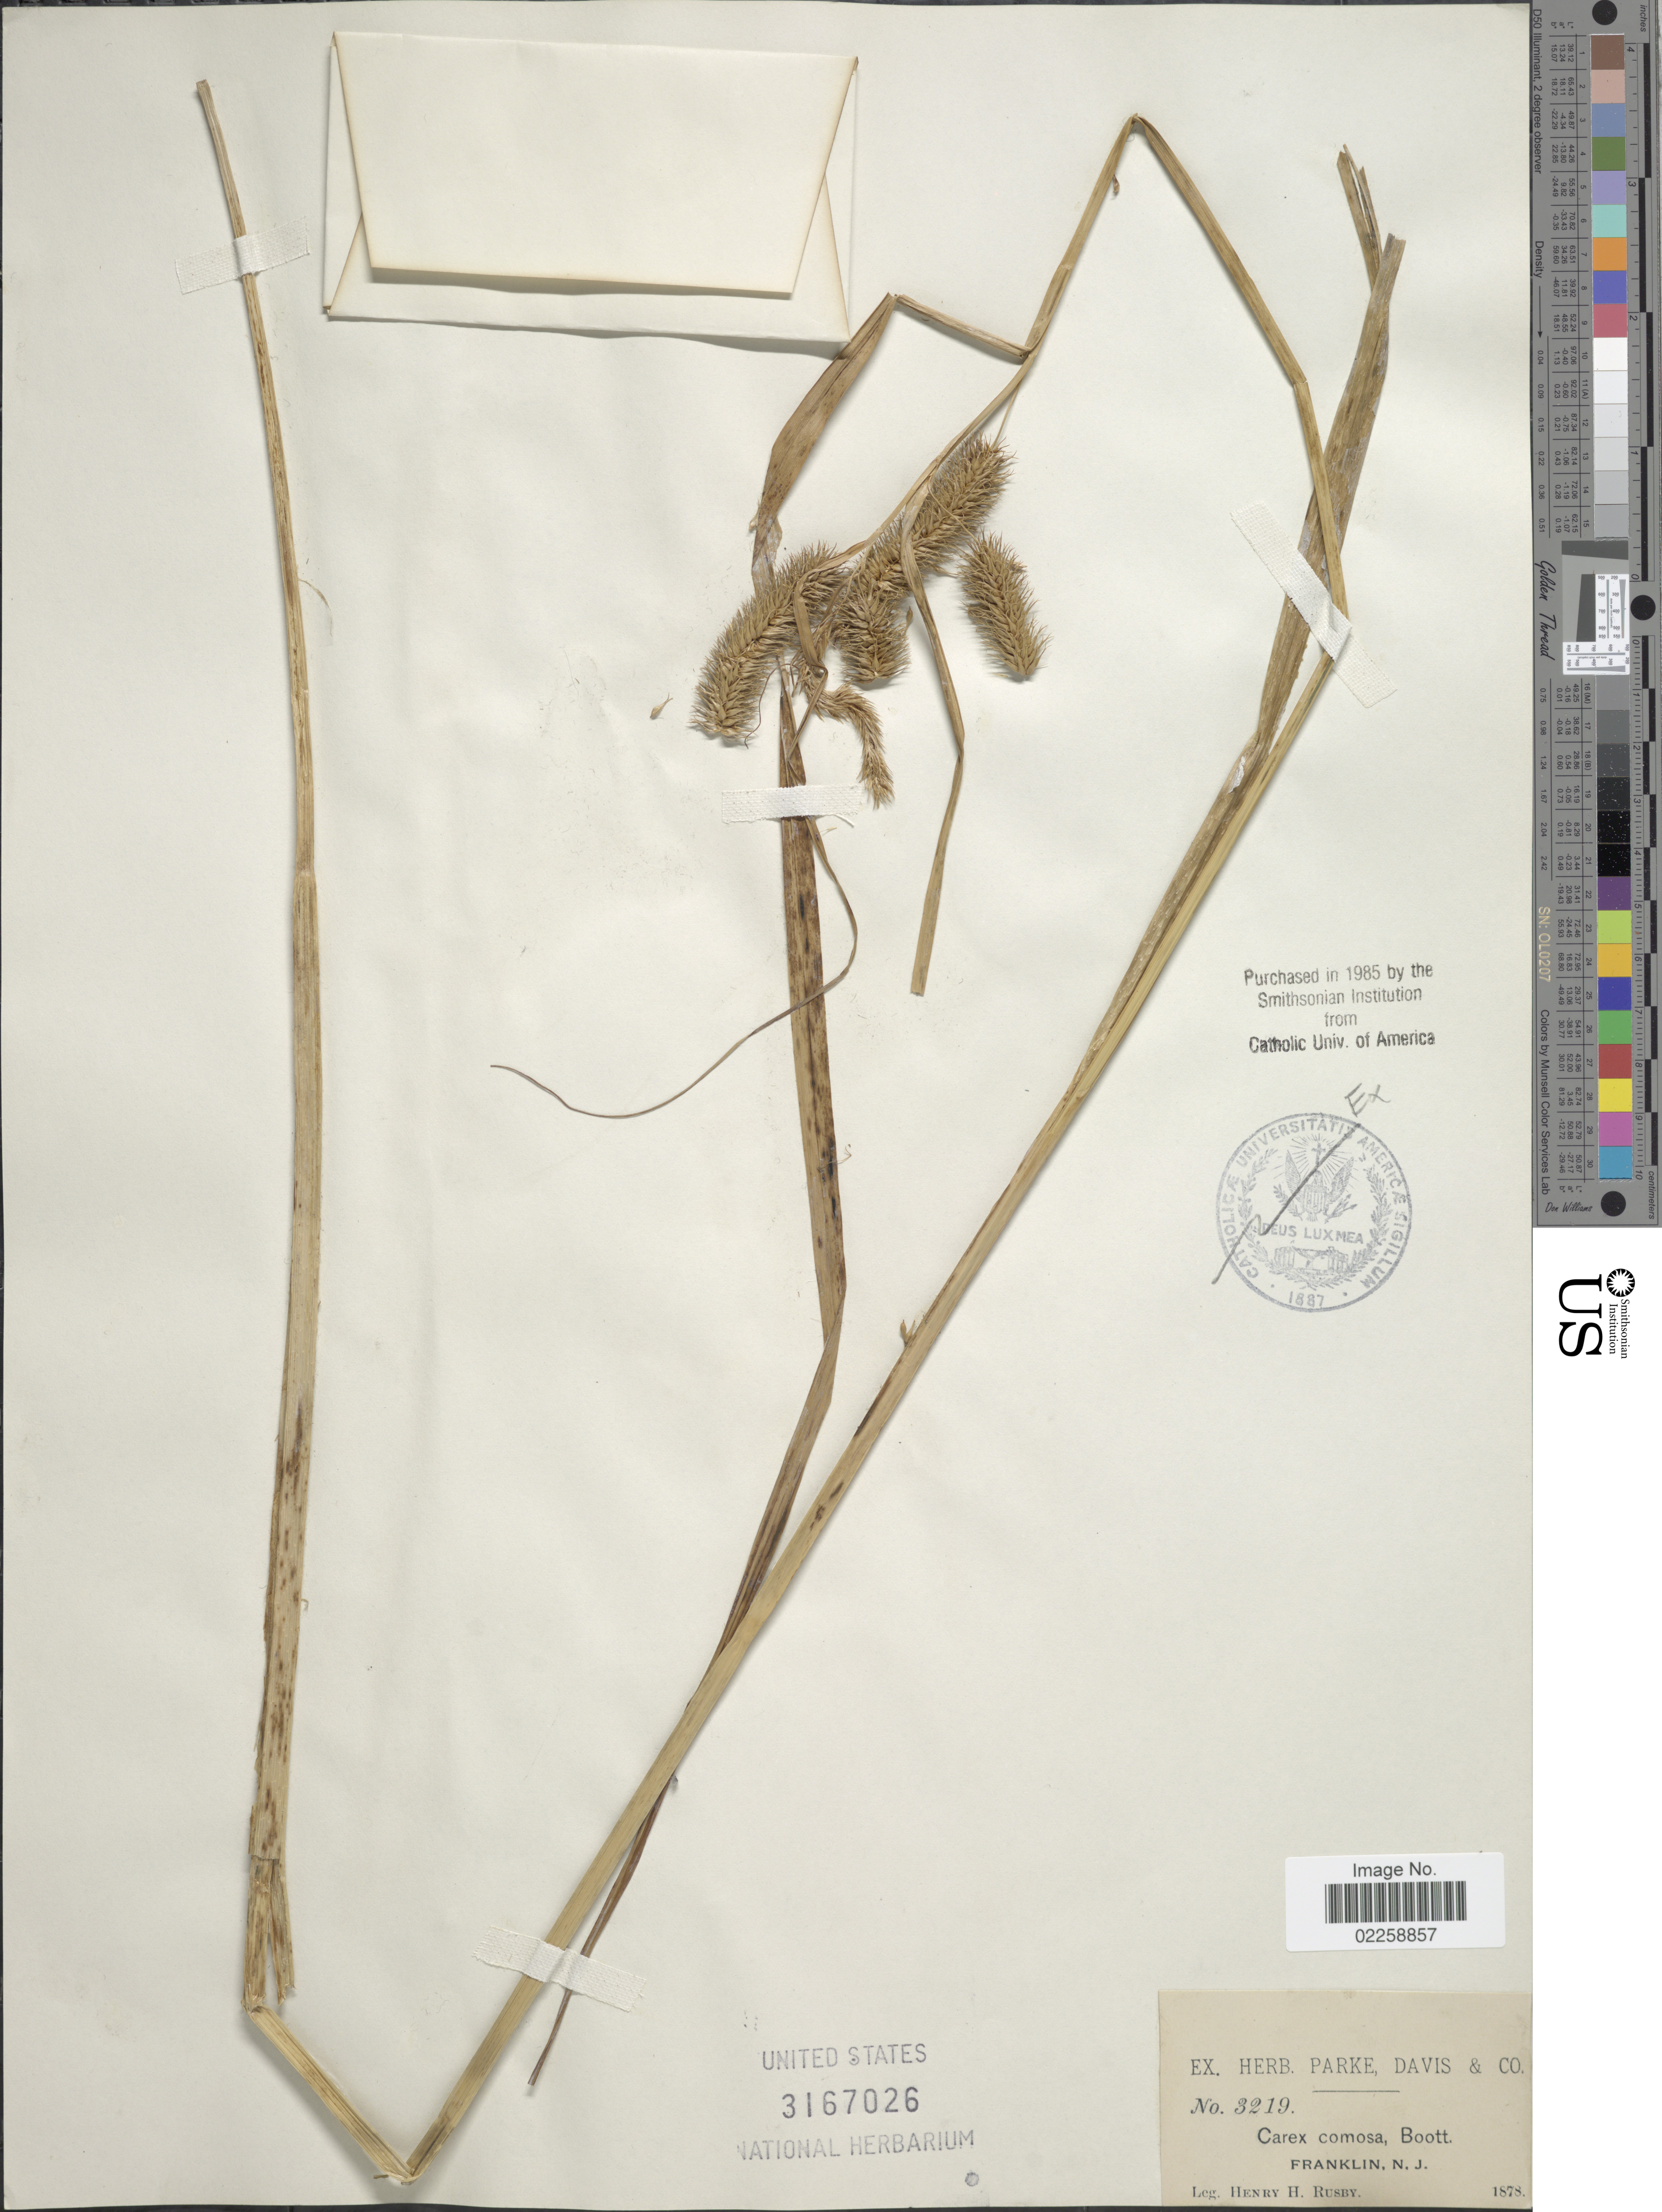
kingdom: Plantae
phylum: Tracheophyta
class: Liliopsida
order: Poales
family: Cyperaceae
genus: Carex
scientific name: Carex comosa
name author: Boott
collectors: H. H. Rusby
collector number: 3219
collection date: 1878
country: United States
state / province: New Jersey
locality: Franklin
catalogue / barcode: US 3167026